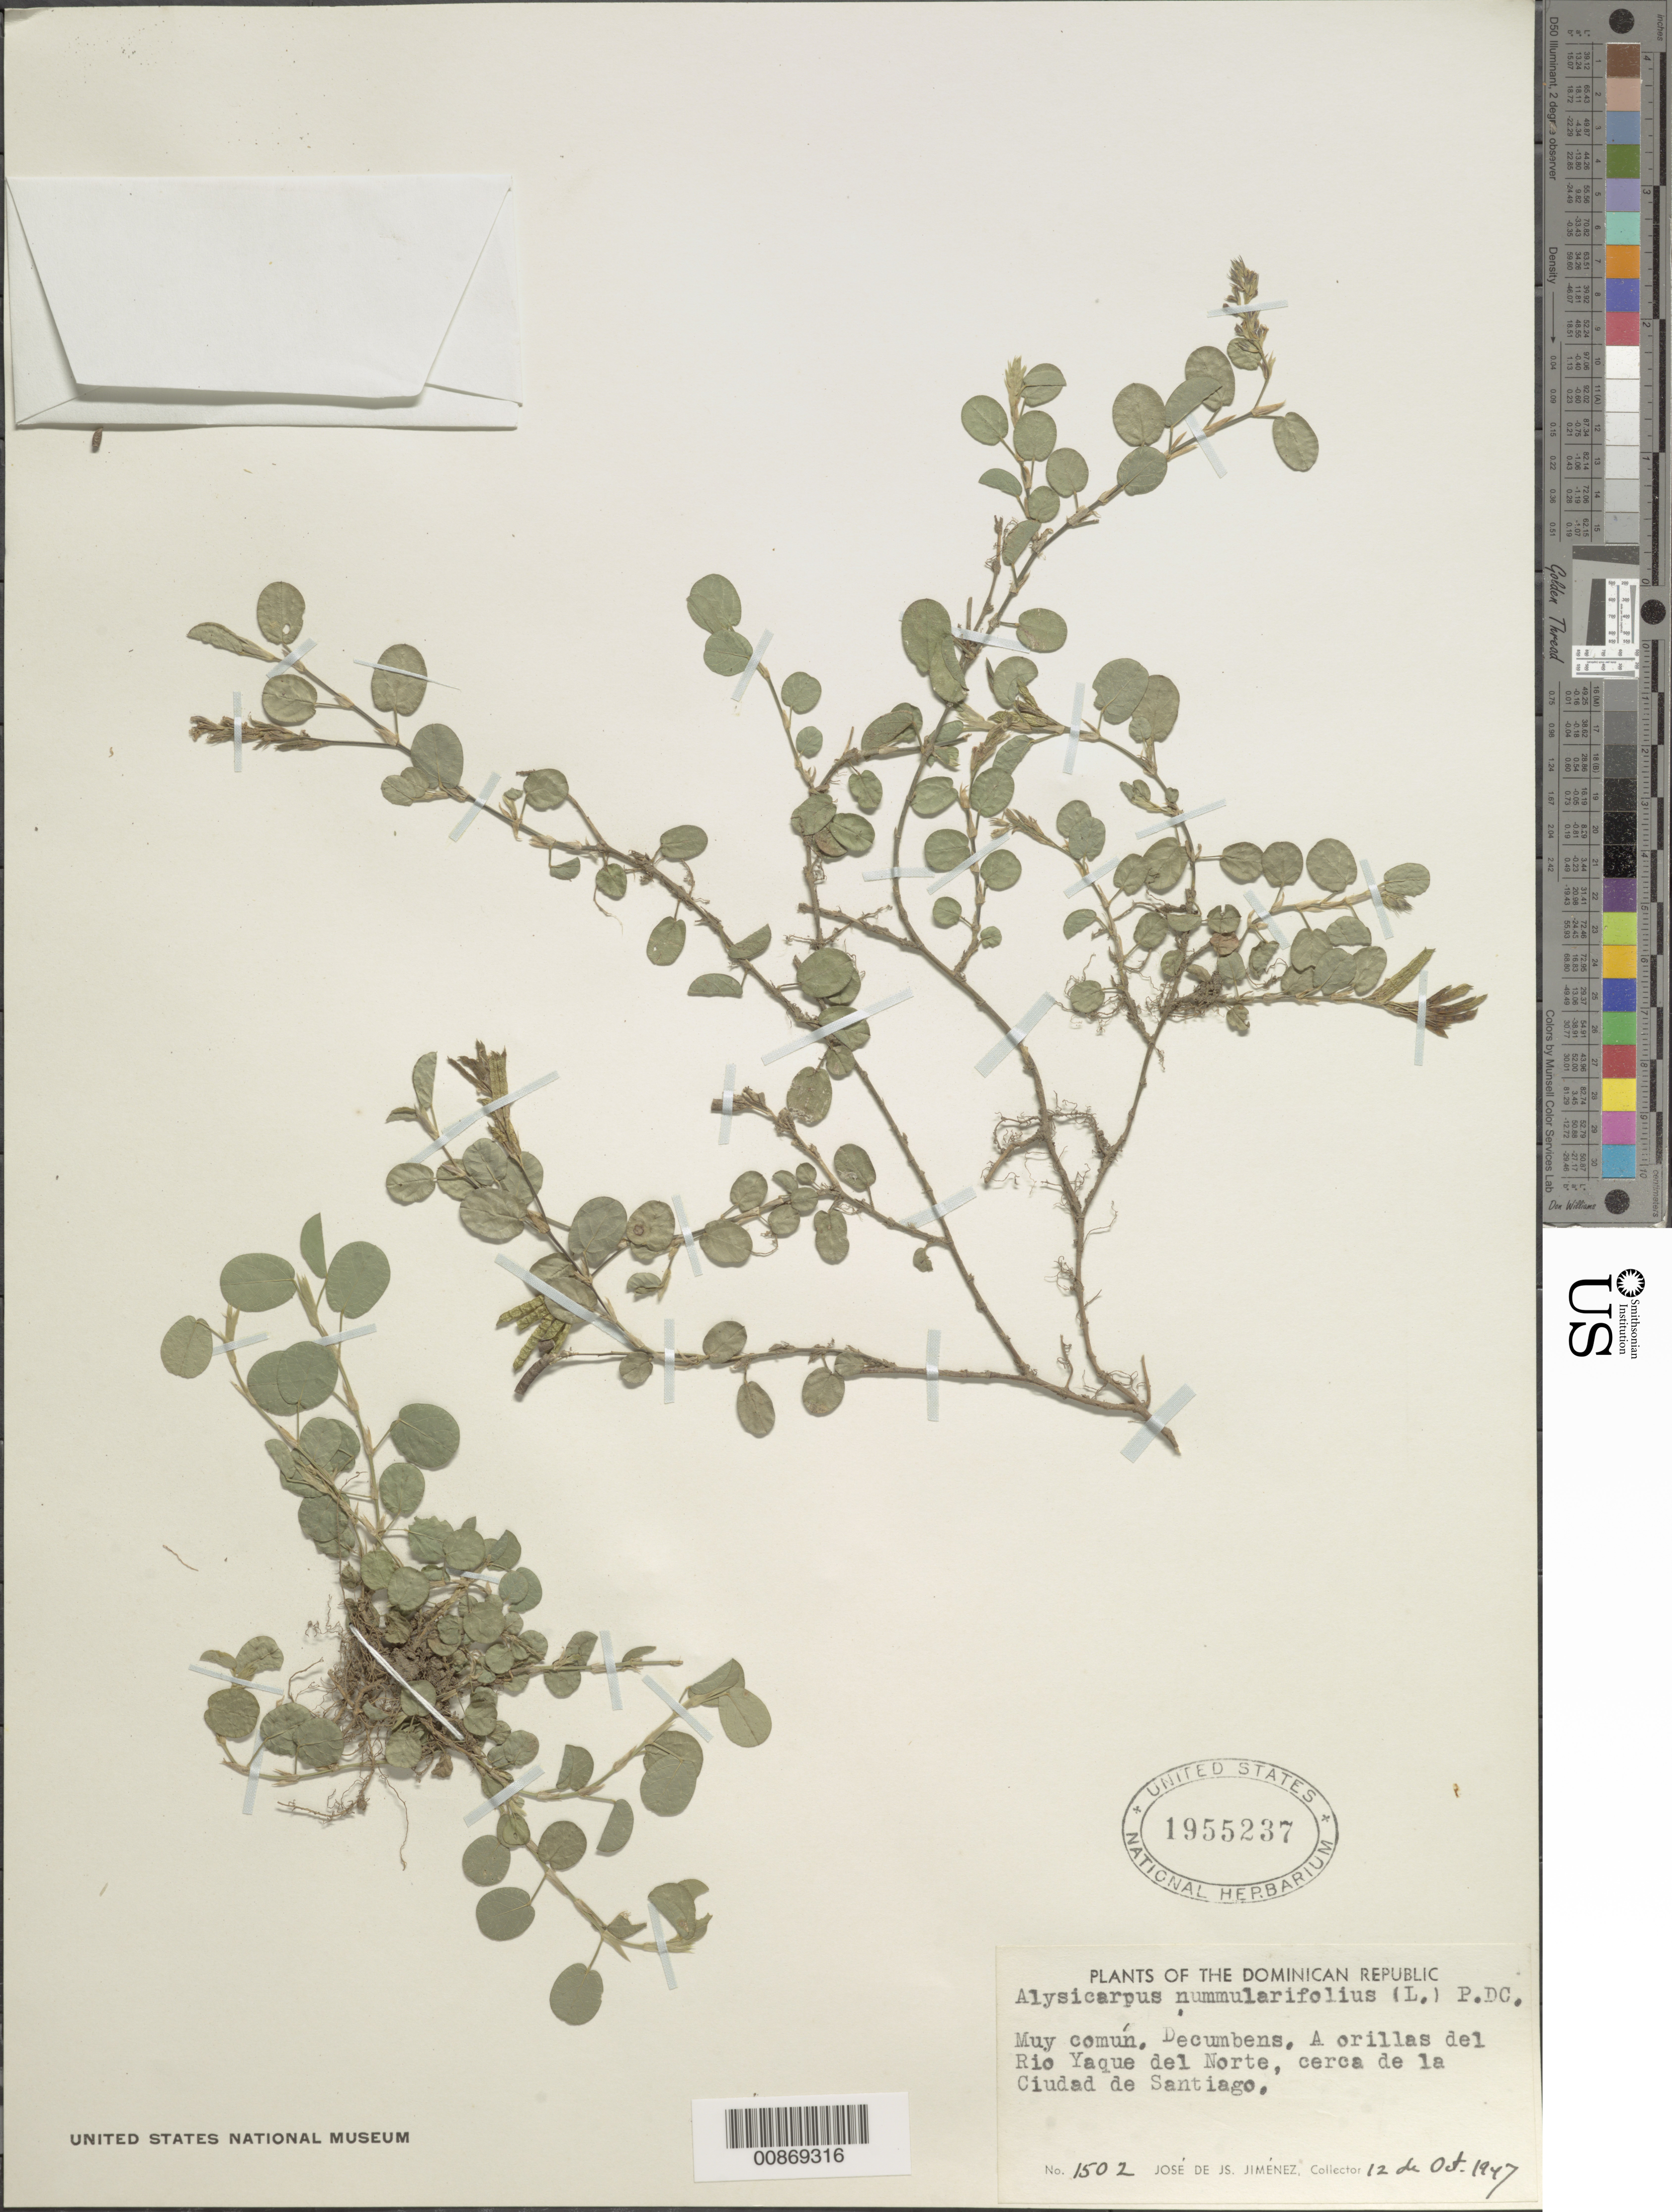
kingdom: Plantae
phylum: Tracheophyta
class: Magnoliopsida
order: Fabales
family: Fabaceae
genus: Alysicarpus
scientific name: Alysicarpus vaginalis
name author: (L.) DC.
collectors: J. J. Jiménez Almonte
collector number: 1502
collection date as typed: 12 Oct 1947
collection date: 1947-10-12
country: Dominican Republic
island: Hispaniola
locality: A orillas del Río Yaque del Norte, cerca de la Ciudad de Santiago.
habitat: A orillas del río.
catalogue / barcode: US 1955237